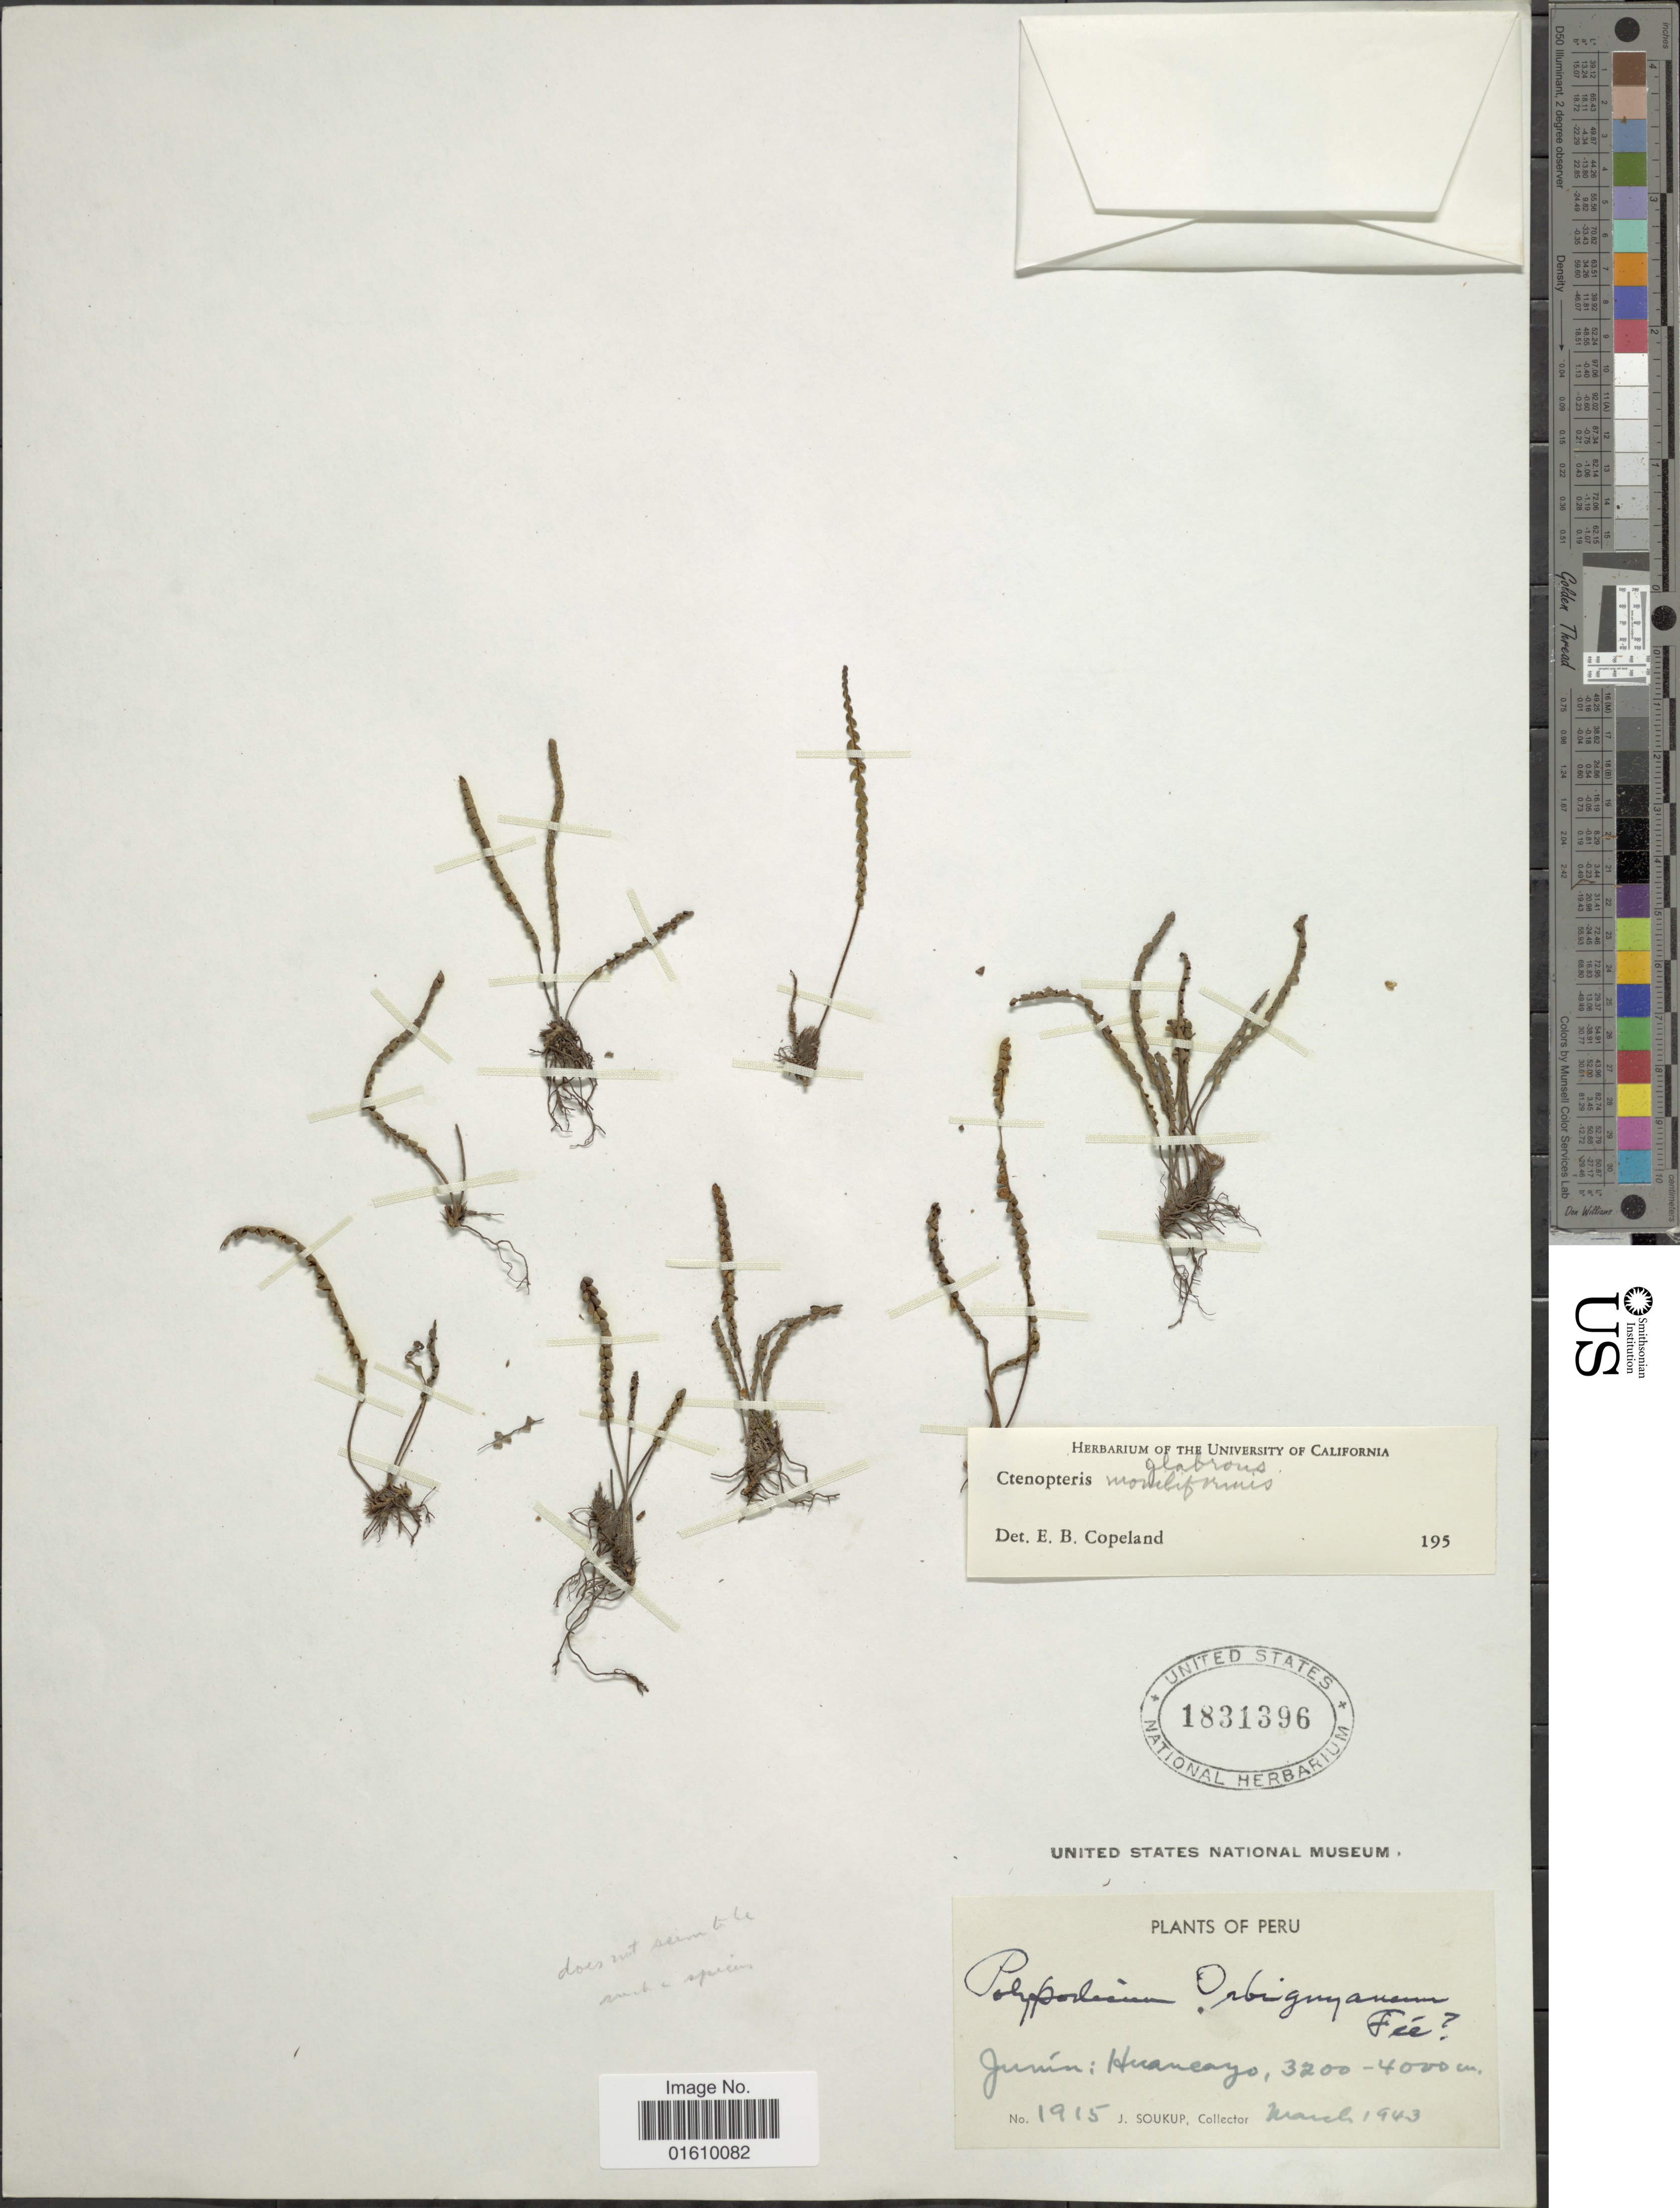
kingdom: Plantae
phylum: Tracheophyta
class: Polypodiopsida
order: Polypodiales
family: Polypodiaceae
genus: Melpomene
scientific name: Melpomene moniliformis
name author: (Lag. ex Sw.) A.R. Sm. & R.C. Moran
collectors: J. Soukup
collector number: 1915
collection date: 1943-03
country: Peru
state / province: Junín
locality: Huancayo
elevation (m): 3200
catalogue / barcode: US 1831396